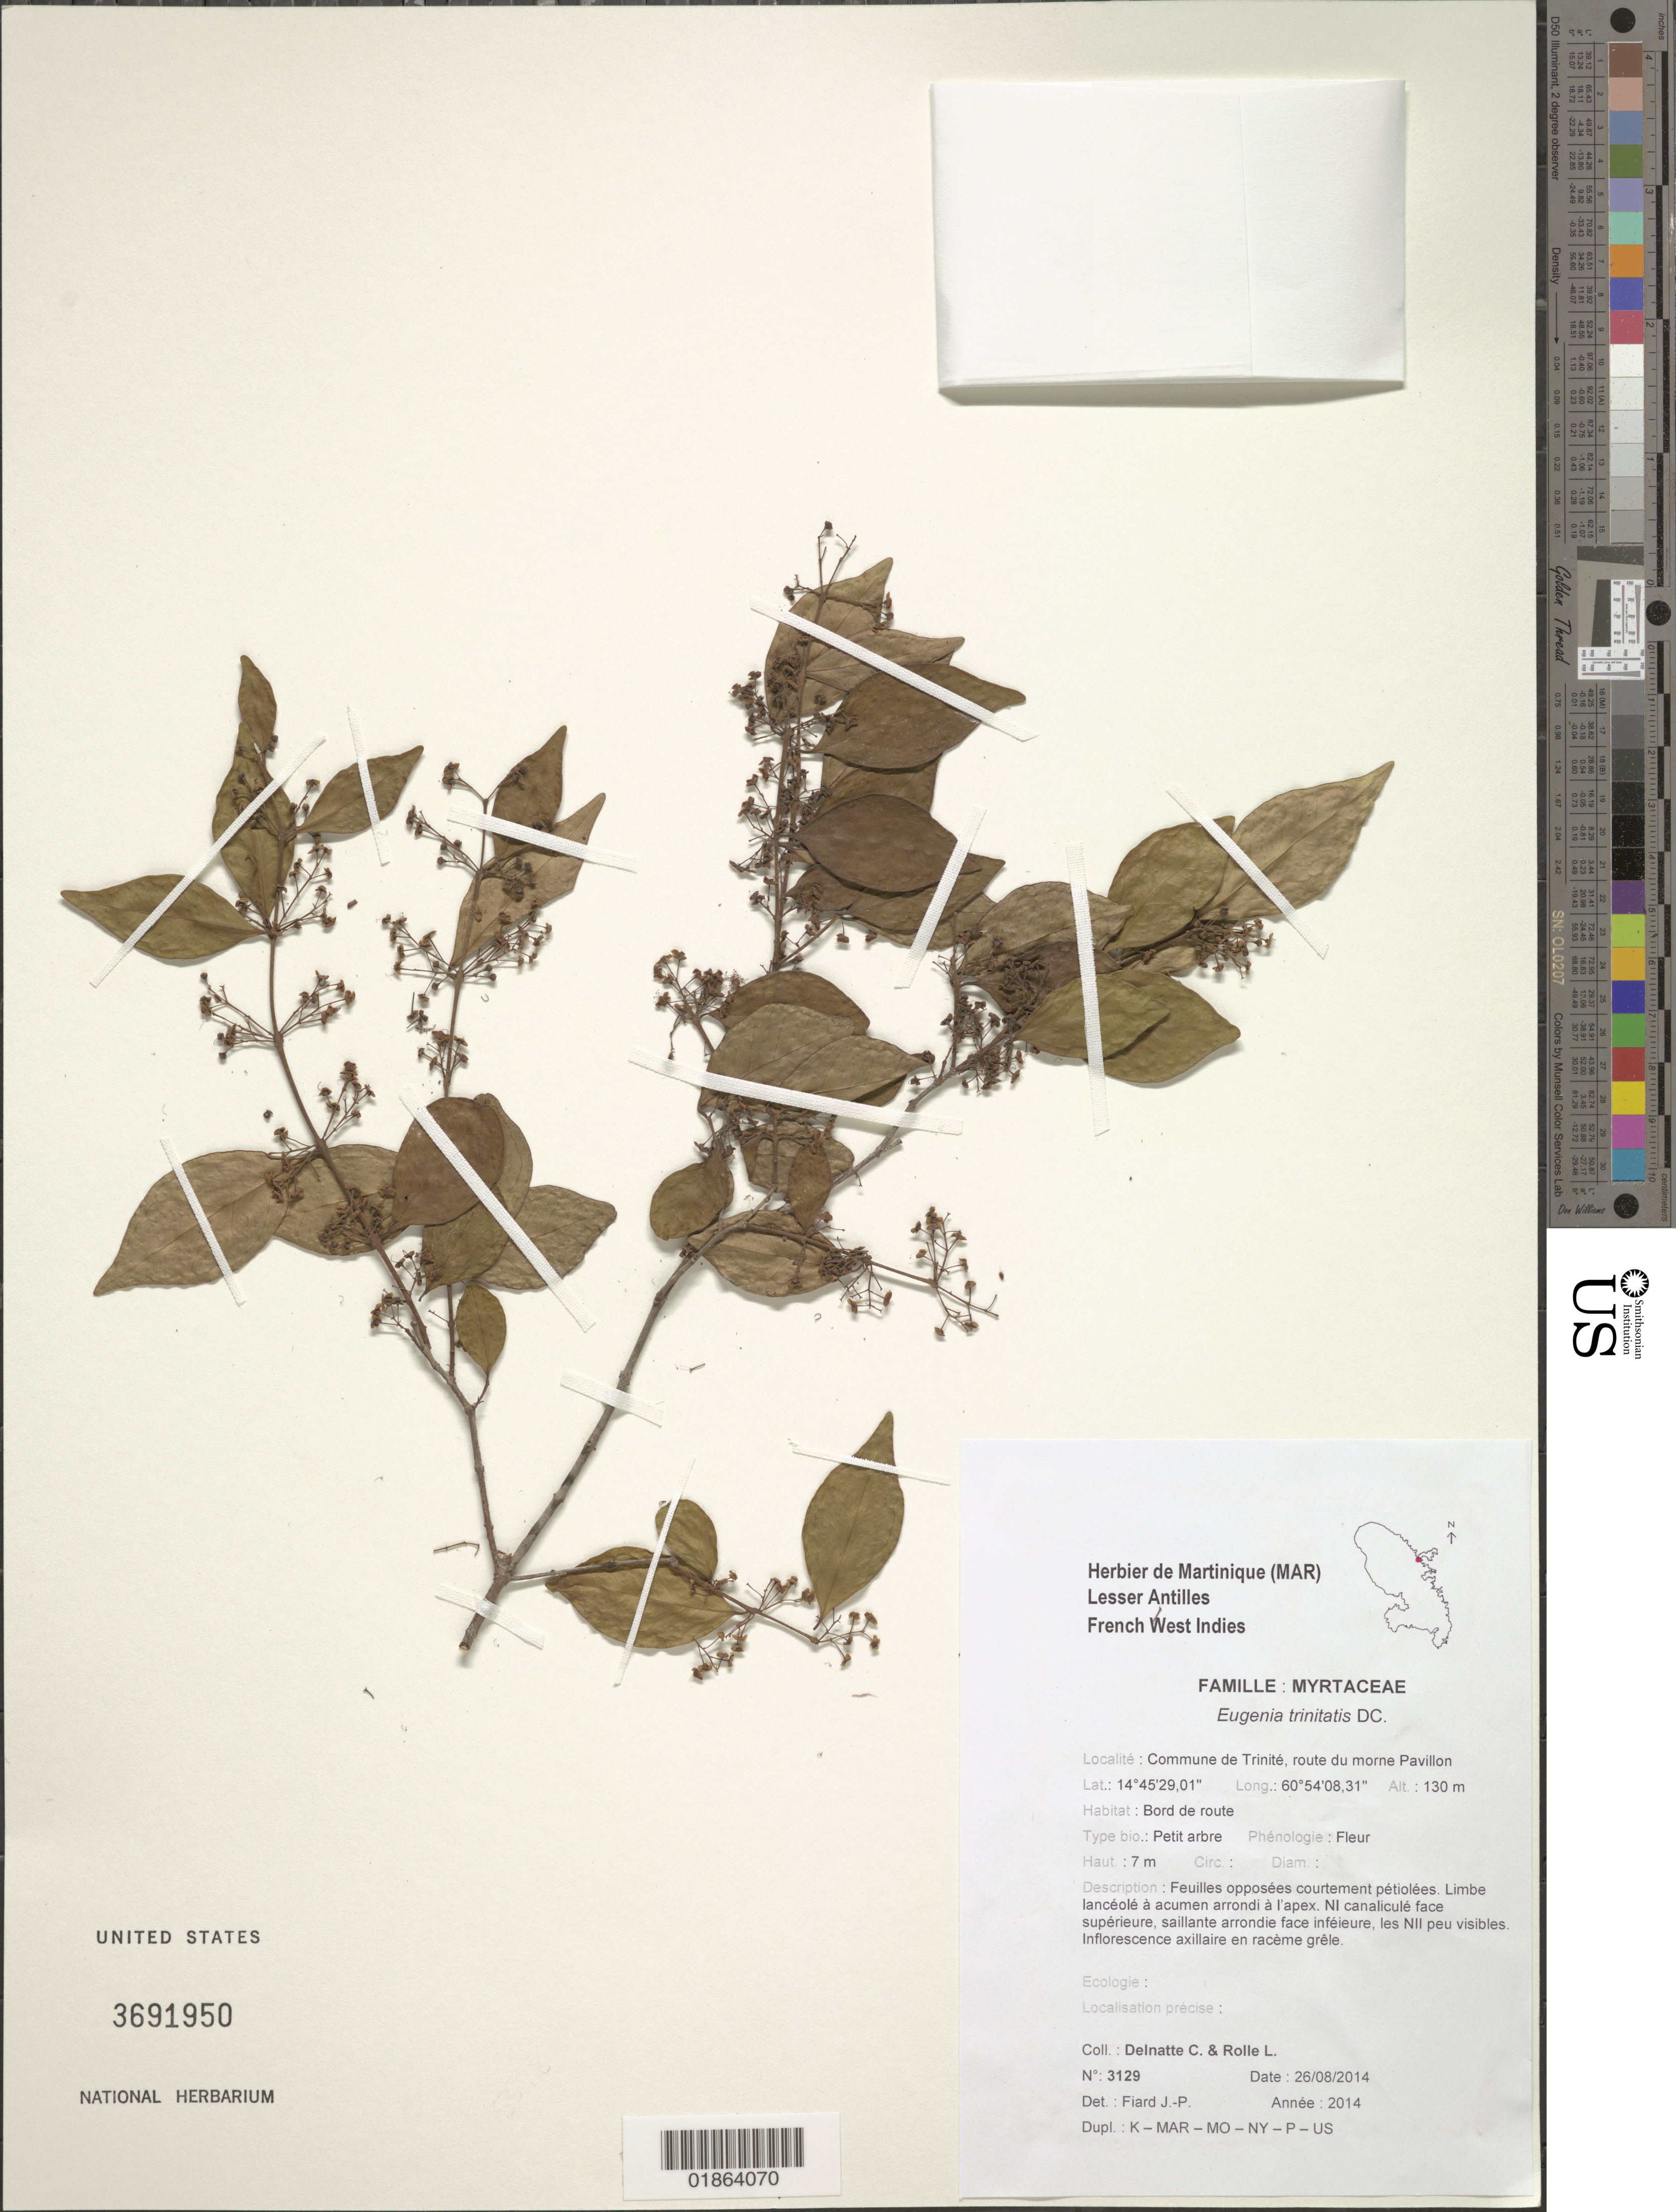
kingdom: Plantae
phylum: Tracheophyta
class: Magnoliopsida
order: Myrtales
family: Myrtaceae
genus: Eugenia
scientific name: Eugenia trinitatis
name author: DC.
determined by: Fiard, J. P.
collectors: C. Delnatte & L. Rolle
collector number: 3129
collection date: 2014-08-26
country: Martinique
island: Martinique I.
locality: Commune de Trinité, route du morne Pavillon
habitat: Bord de route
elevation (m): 130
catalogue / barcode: US 3691950